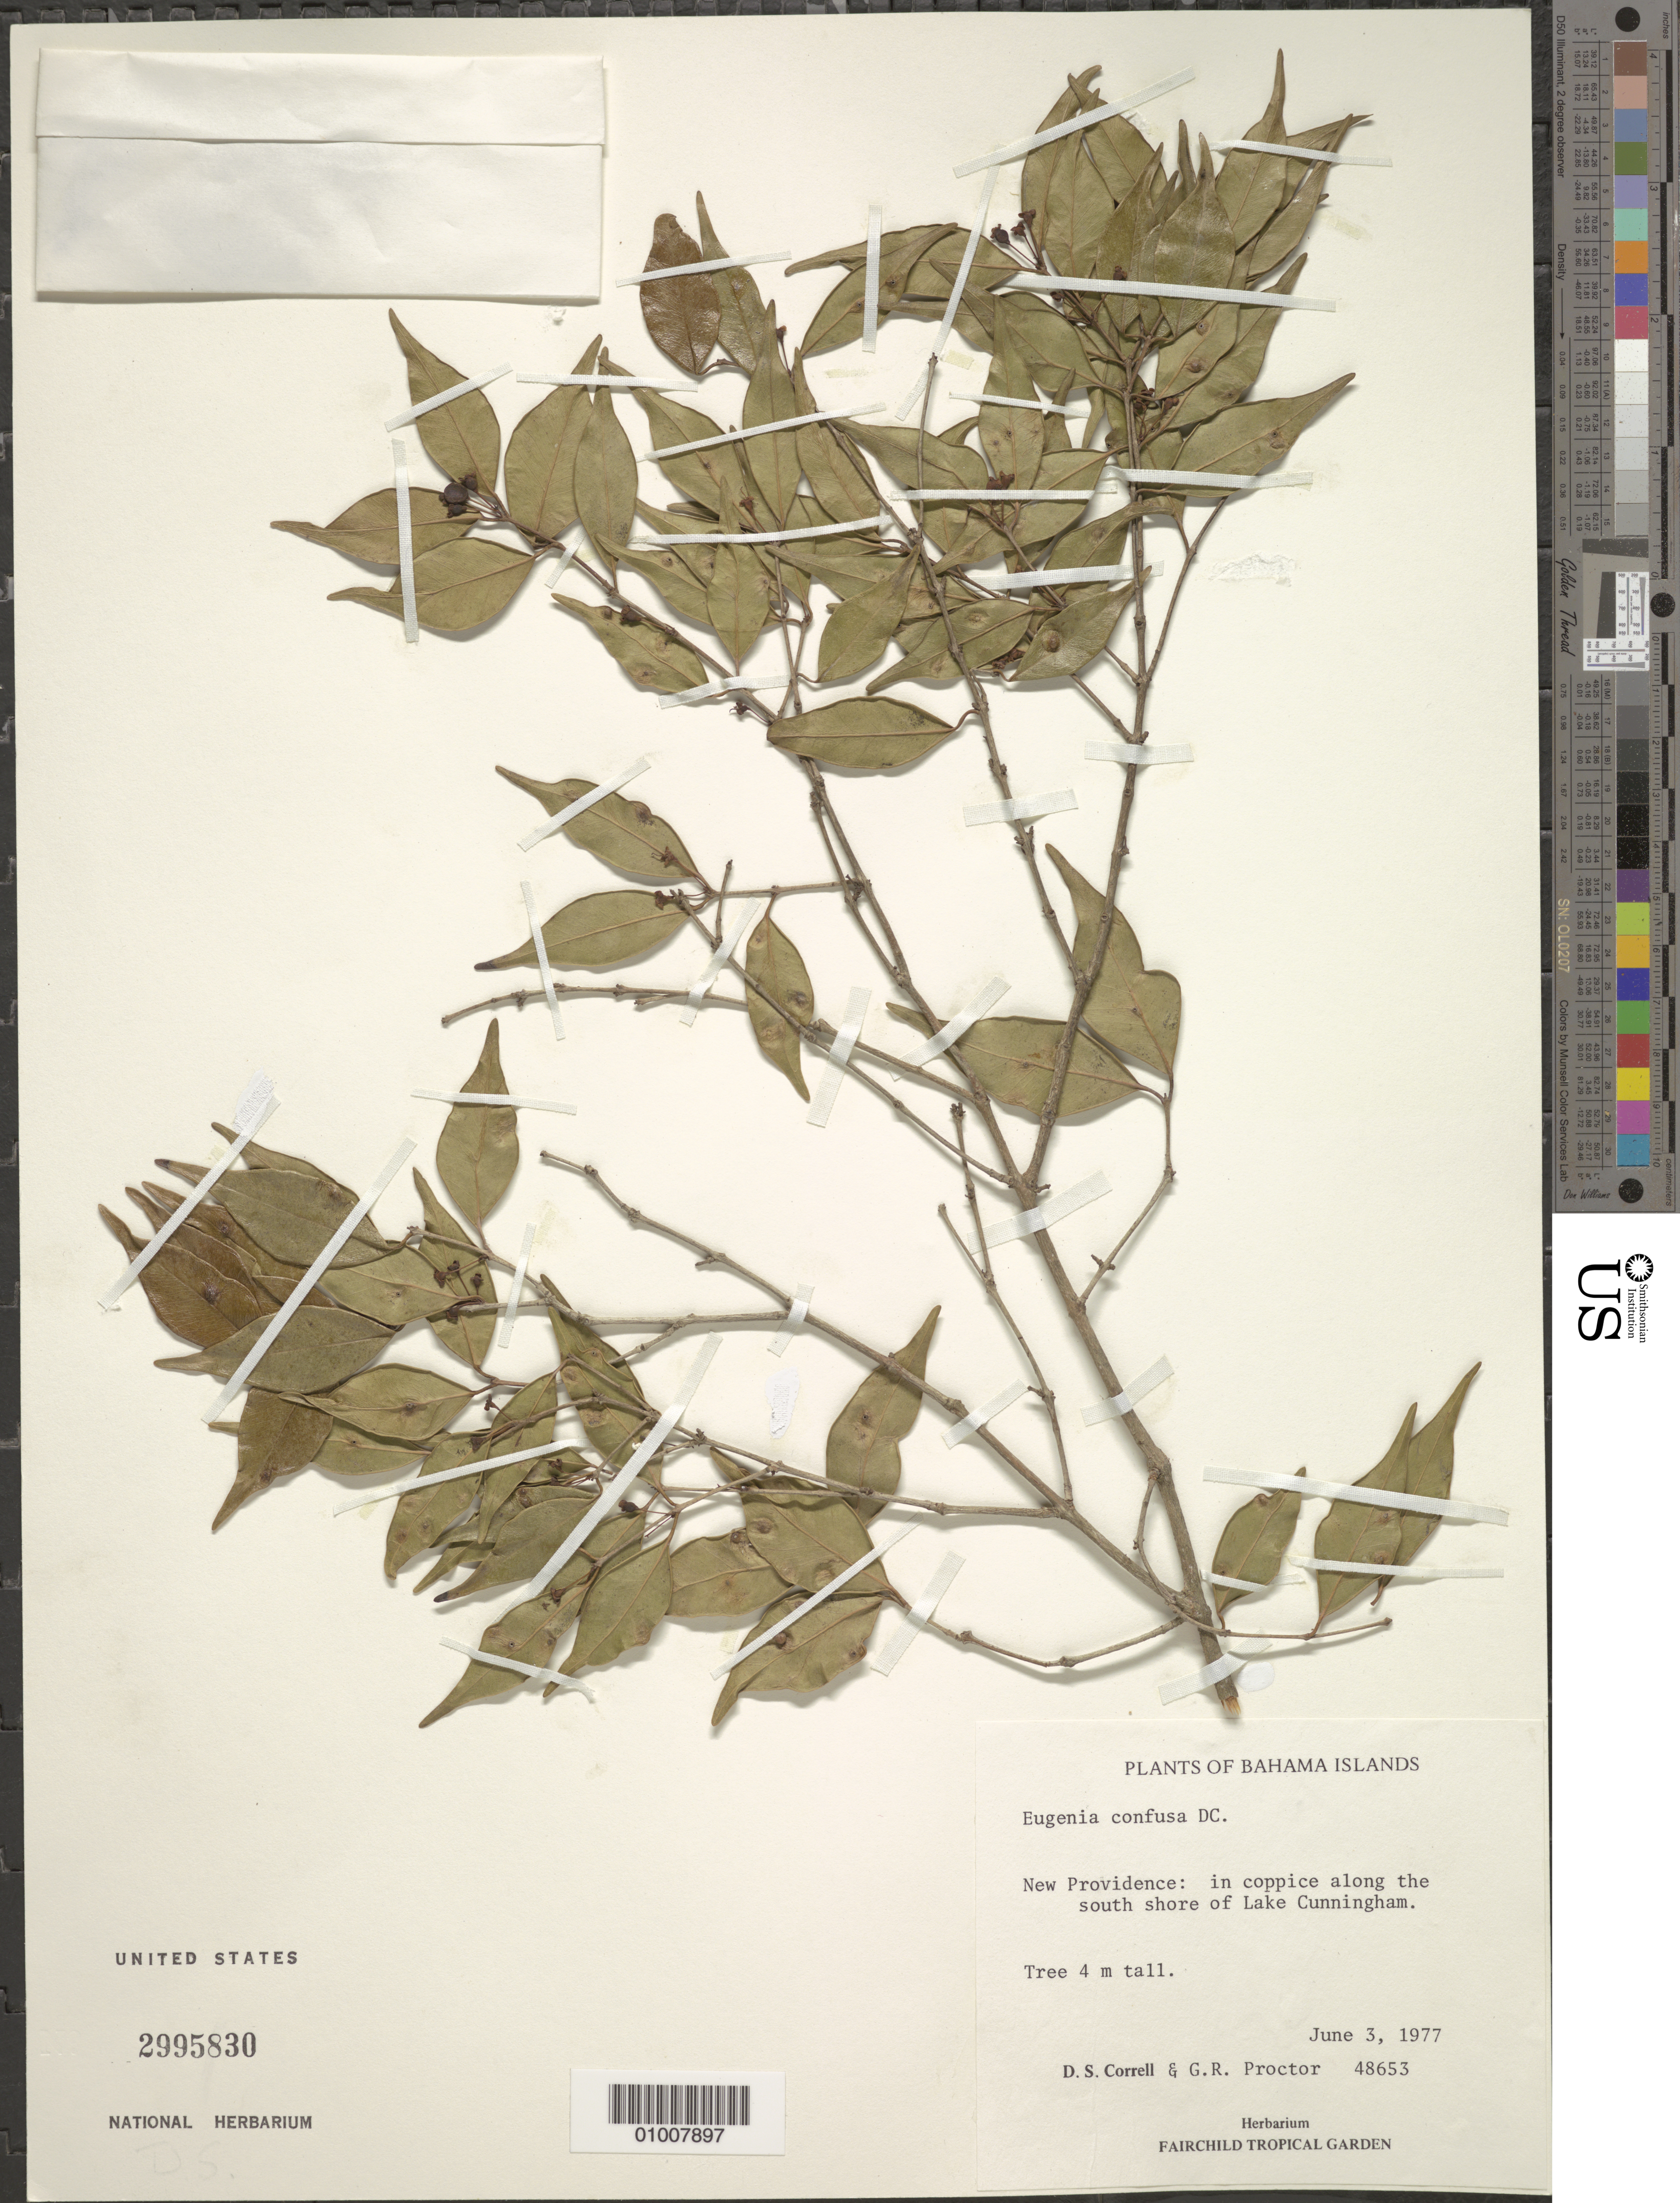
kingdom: Plantae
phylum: Tracheophyta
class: Magnoliopsida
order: Myrtales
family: Myrtaceae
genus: Eugenia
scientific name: Eugenia confusa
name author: DC.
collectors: D. S. Correll & G. R. Proctor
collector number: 48653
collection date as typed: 03 Jun 1977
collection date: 1977-06-03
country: Bahamas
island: New Providence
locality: Along south shore of Lake Cunningham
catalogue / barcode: US 2995830